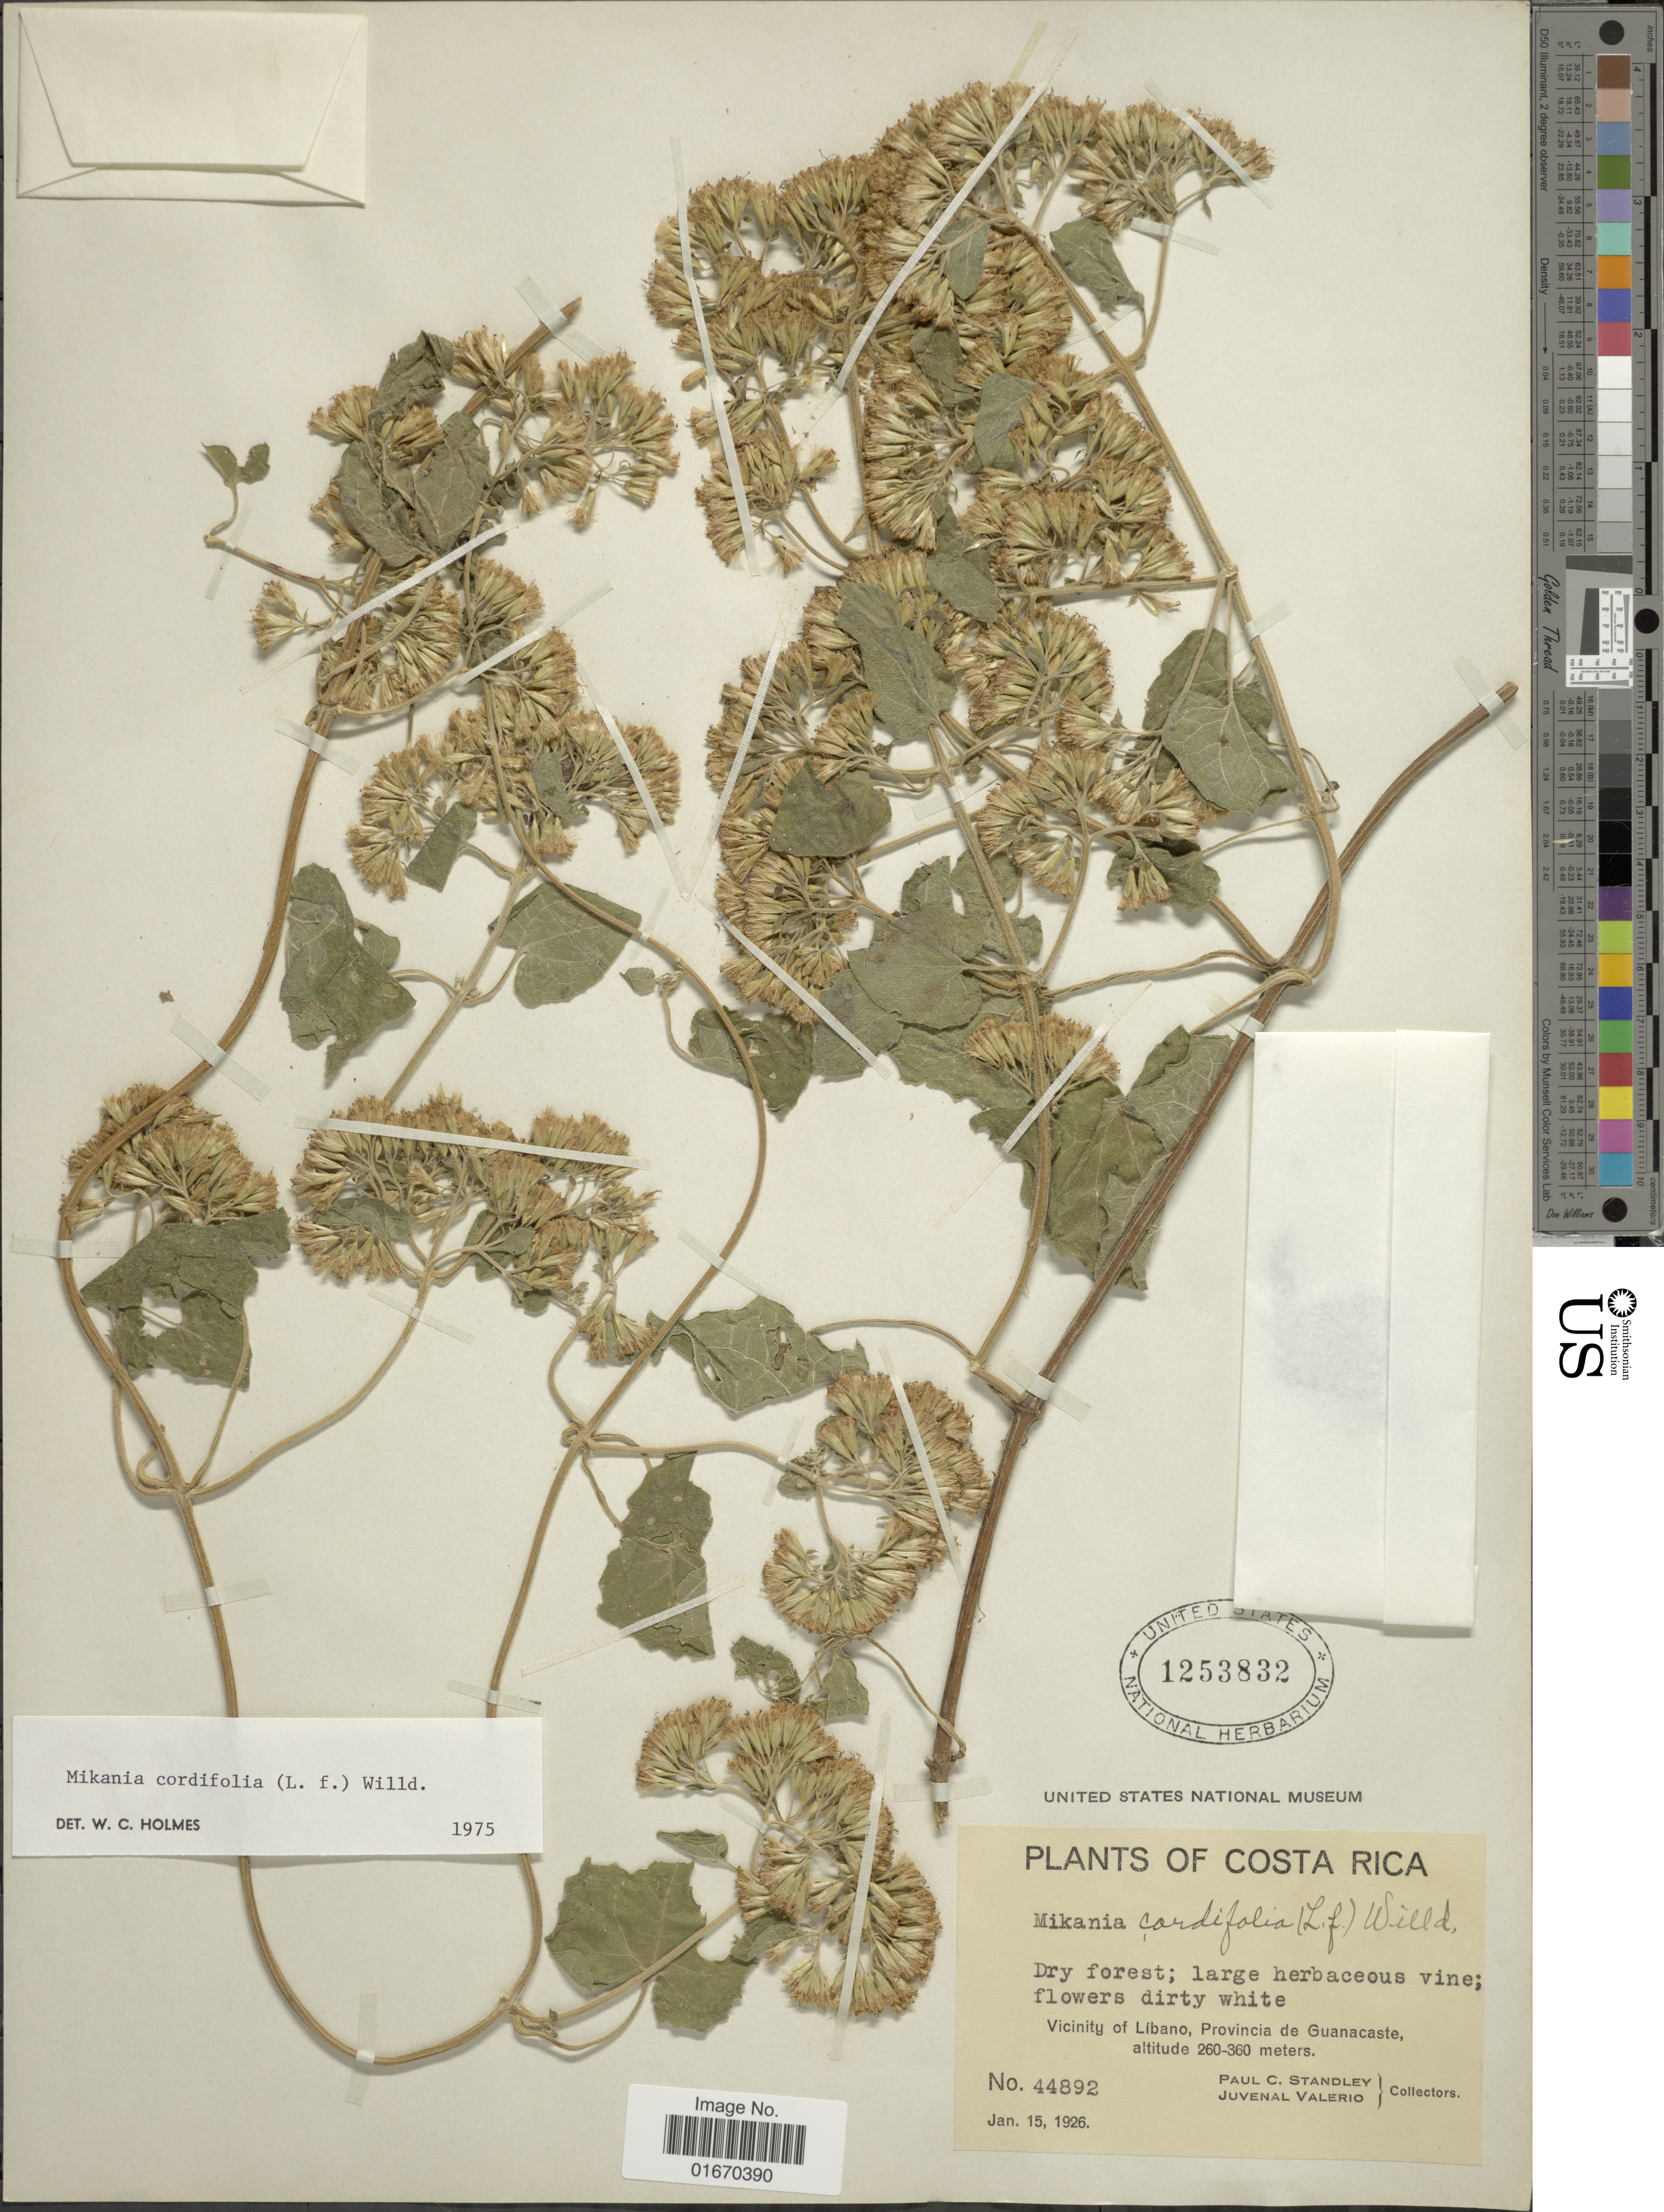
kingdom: Plantae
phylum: Tracheophyta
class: Magnoliopsida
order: Asterales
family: Asteraceae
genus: Mikania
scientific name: Mikania cordifolia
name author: Kunth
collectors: P. C. Standley & J. Valerio R.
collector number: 44892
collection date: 1926-01-15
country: Costa Rica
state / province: Guanacaste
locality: Vicinity of Libano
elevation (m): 260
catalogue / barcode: US 1253832